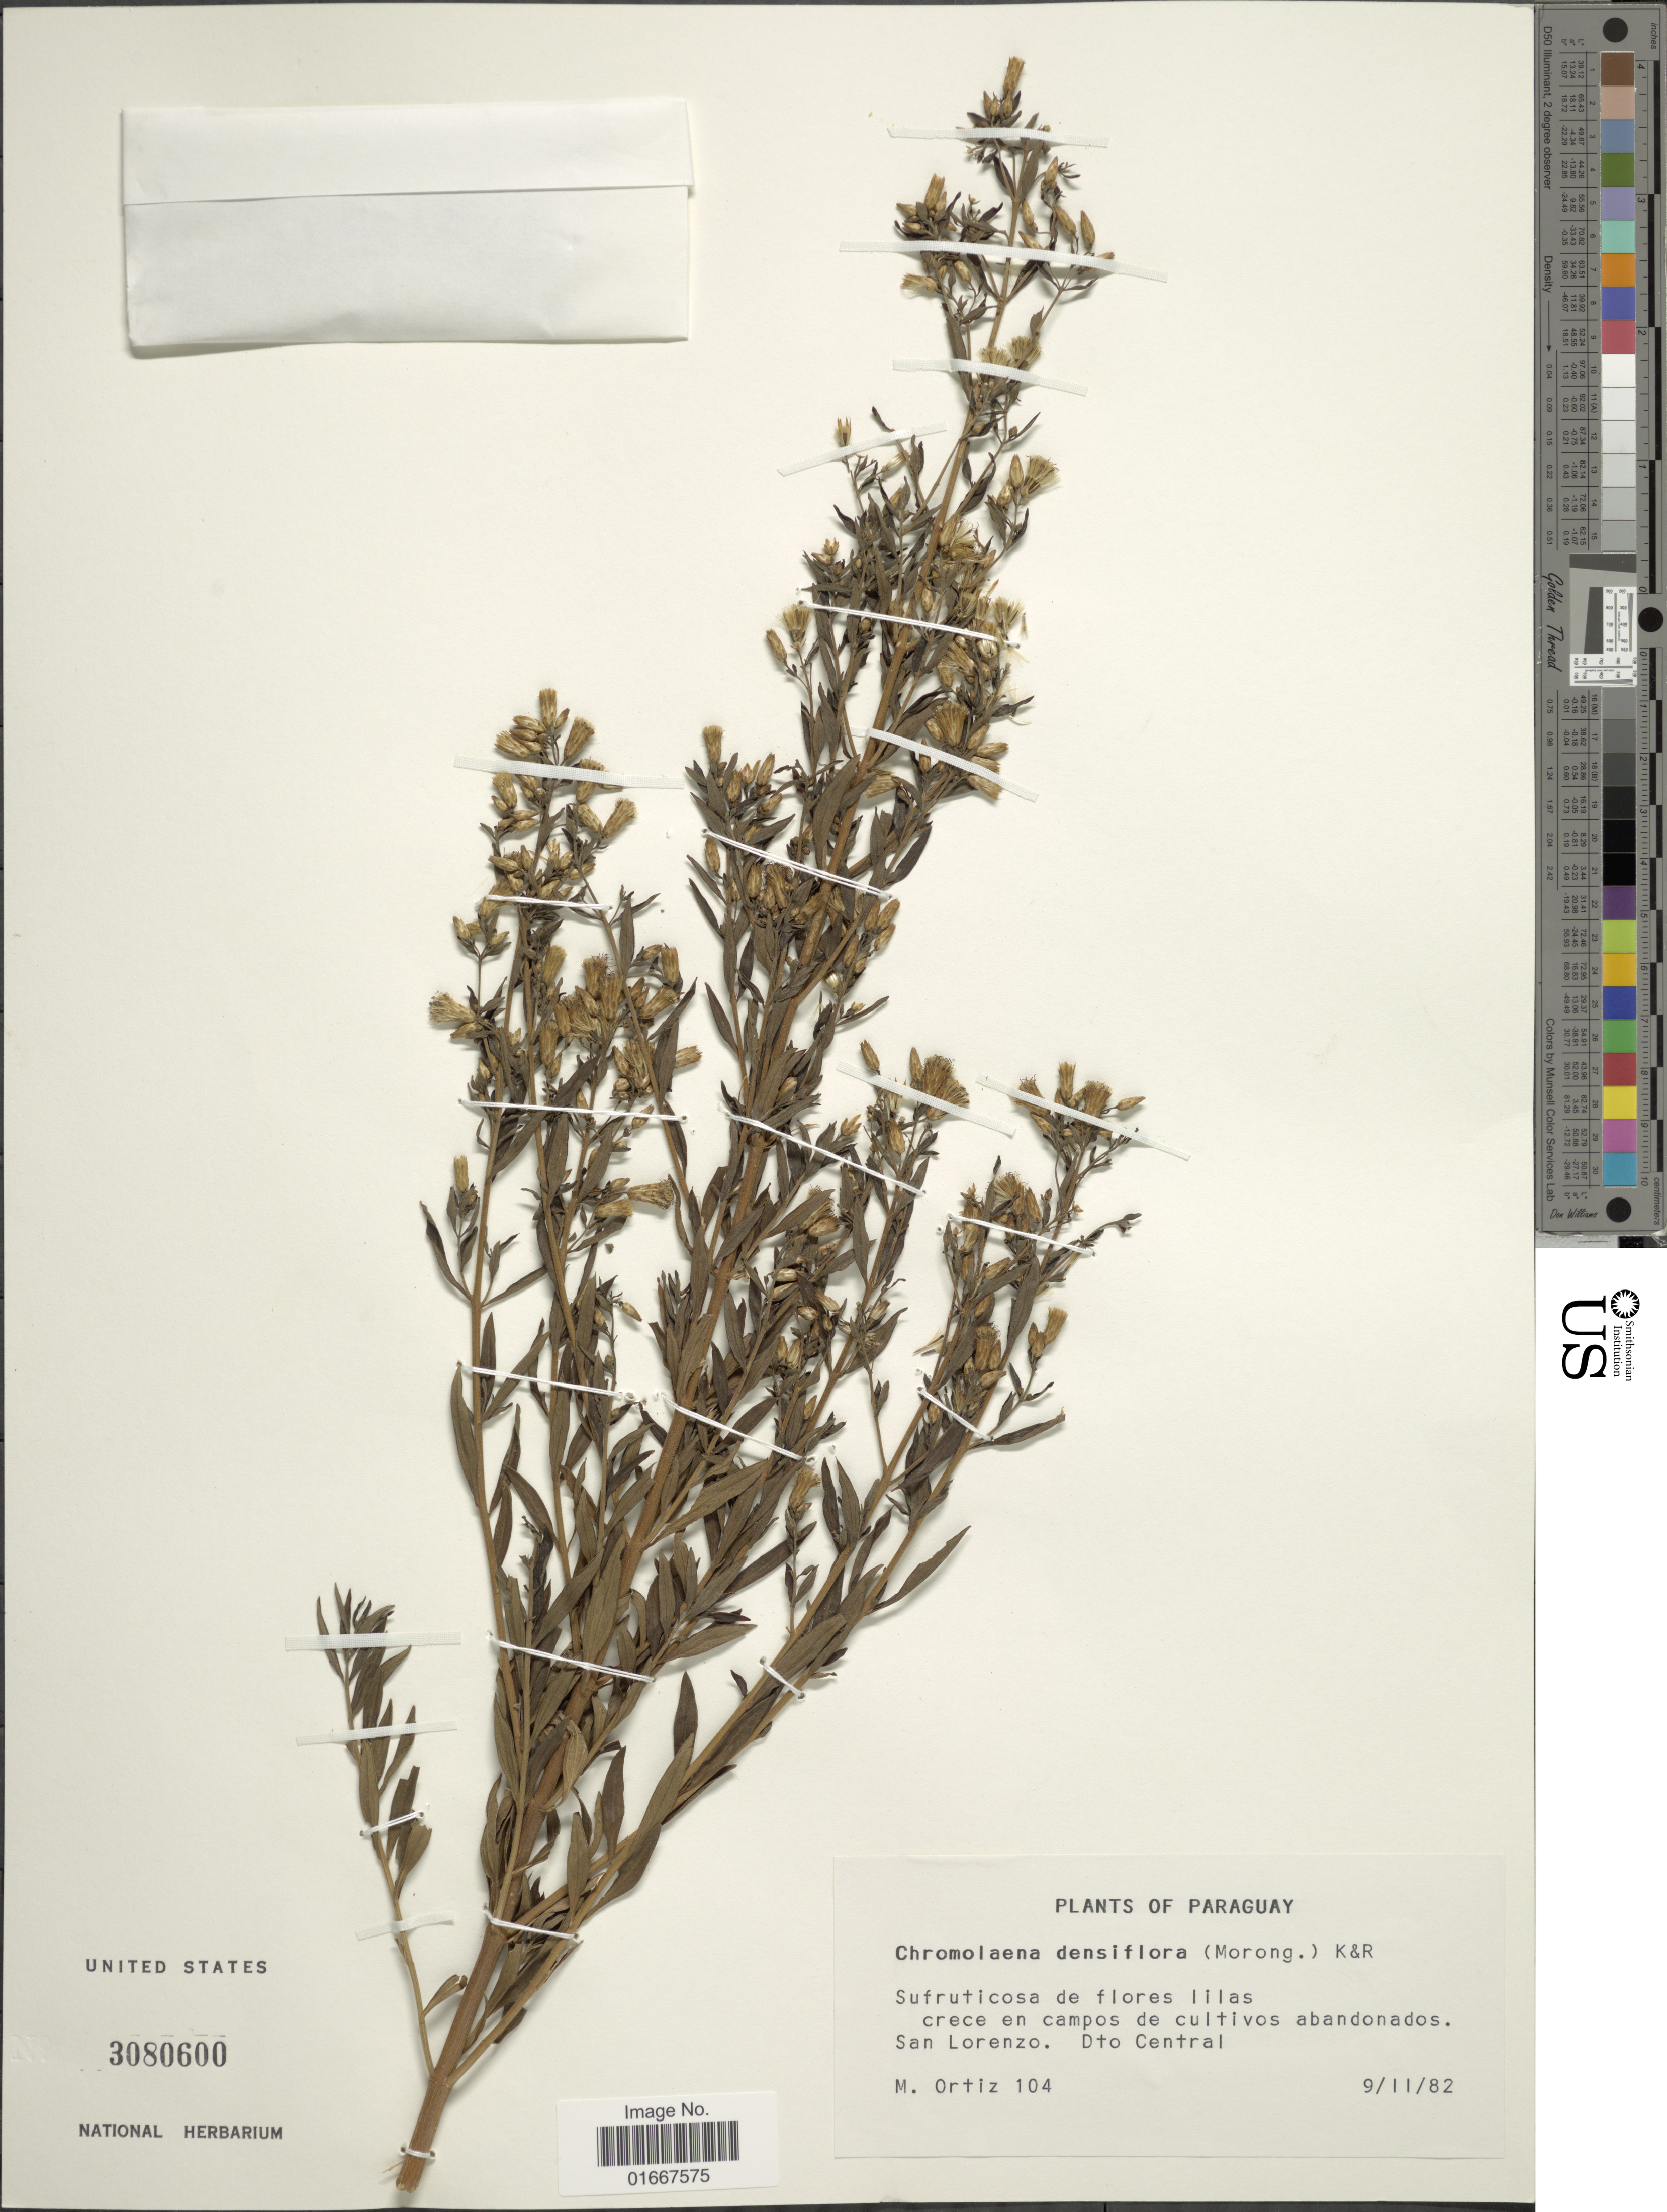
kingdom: Plantae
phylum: Tracheophyta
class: Magnoliopsida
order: Asterales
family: Asteraceae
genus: Chromolaena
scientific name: Chromolaena densiflorum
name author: (Morong) R.M. King & H. Rob.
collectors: M. Ortíz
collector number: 104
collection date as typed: Transcribed d/m/y: 9/2/82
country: Paraguay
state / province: Central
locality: San Lorenzo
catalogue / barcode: US 3080600